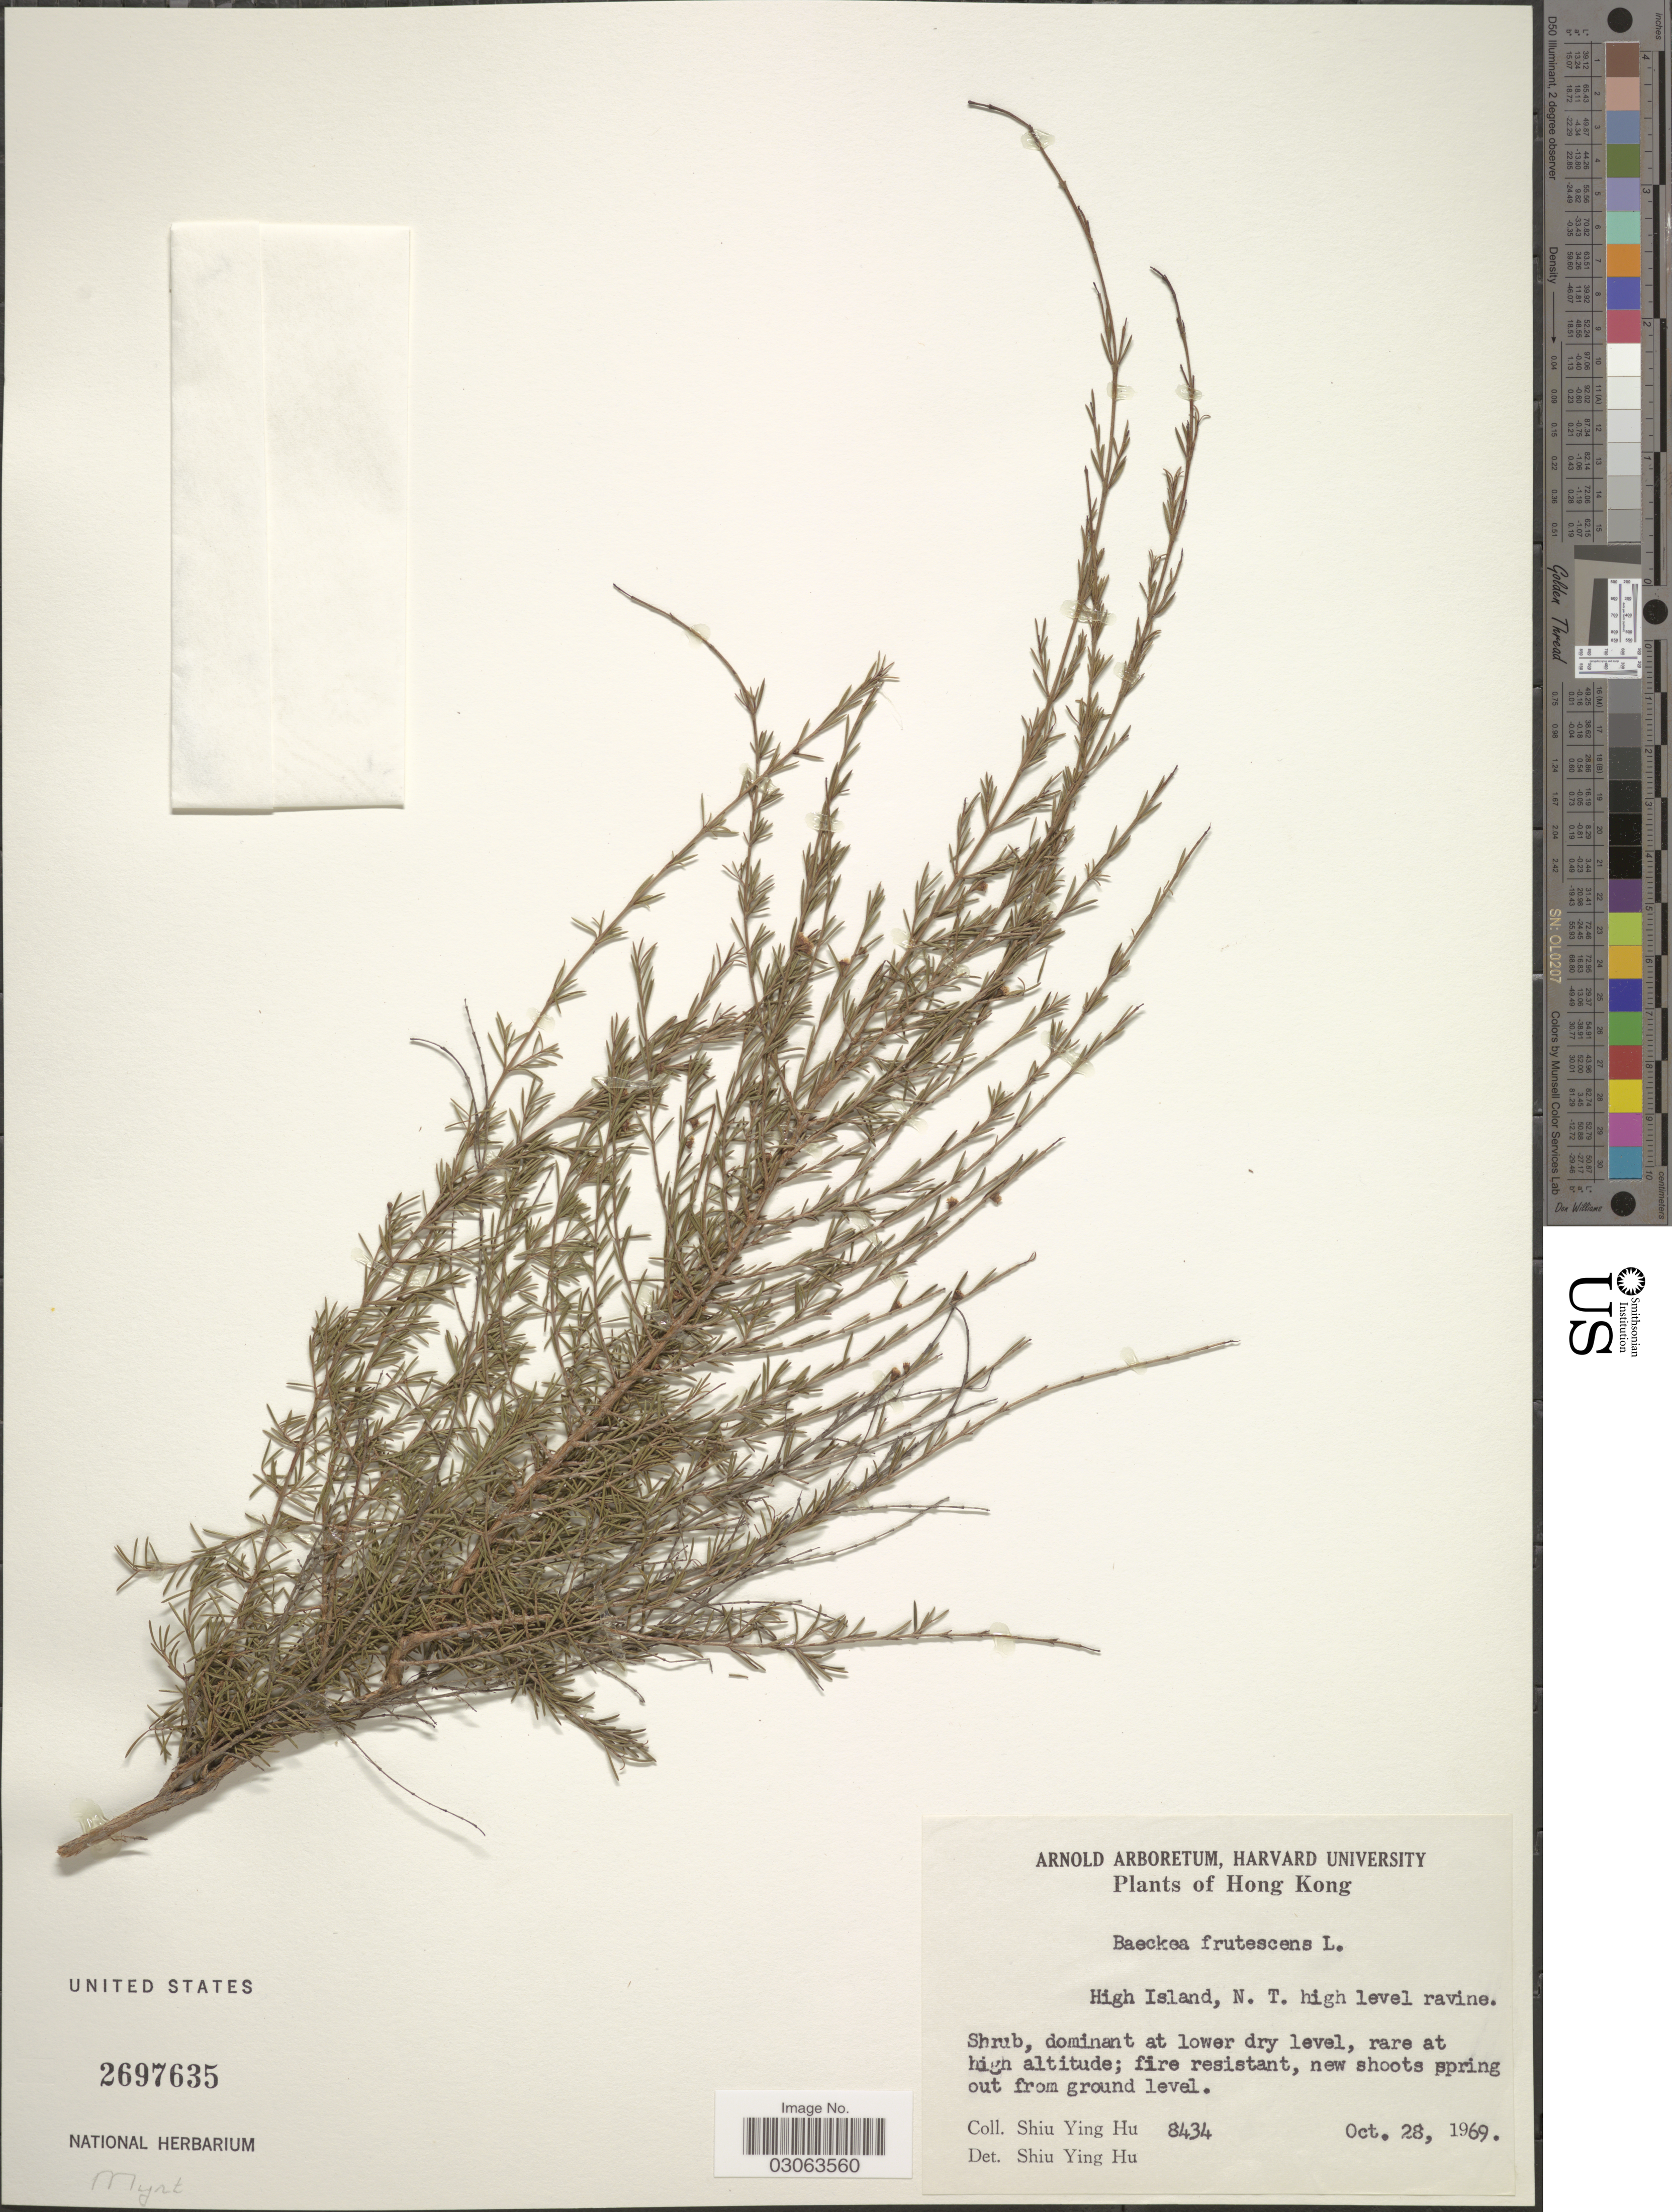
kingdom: Plantae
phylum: Tracheophyta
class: Magnoliopsida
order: Myrtales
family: Myrtaceae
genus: Baeckea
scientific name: Baeckea frutescens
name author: L.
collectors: S. Y. Hu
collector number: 8434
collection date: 1969-10-28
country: China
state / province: Hong Kong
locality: High Island, N. T. high level ravine.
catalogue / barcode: US 2697635